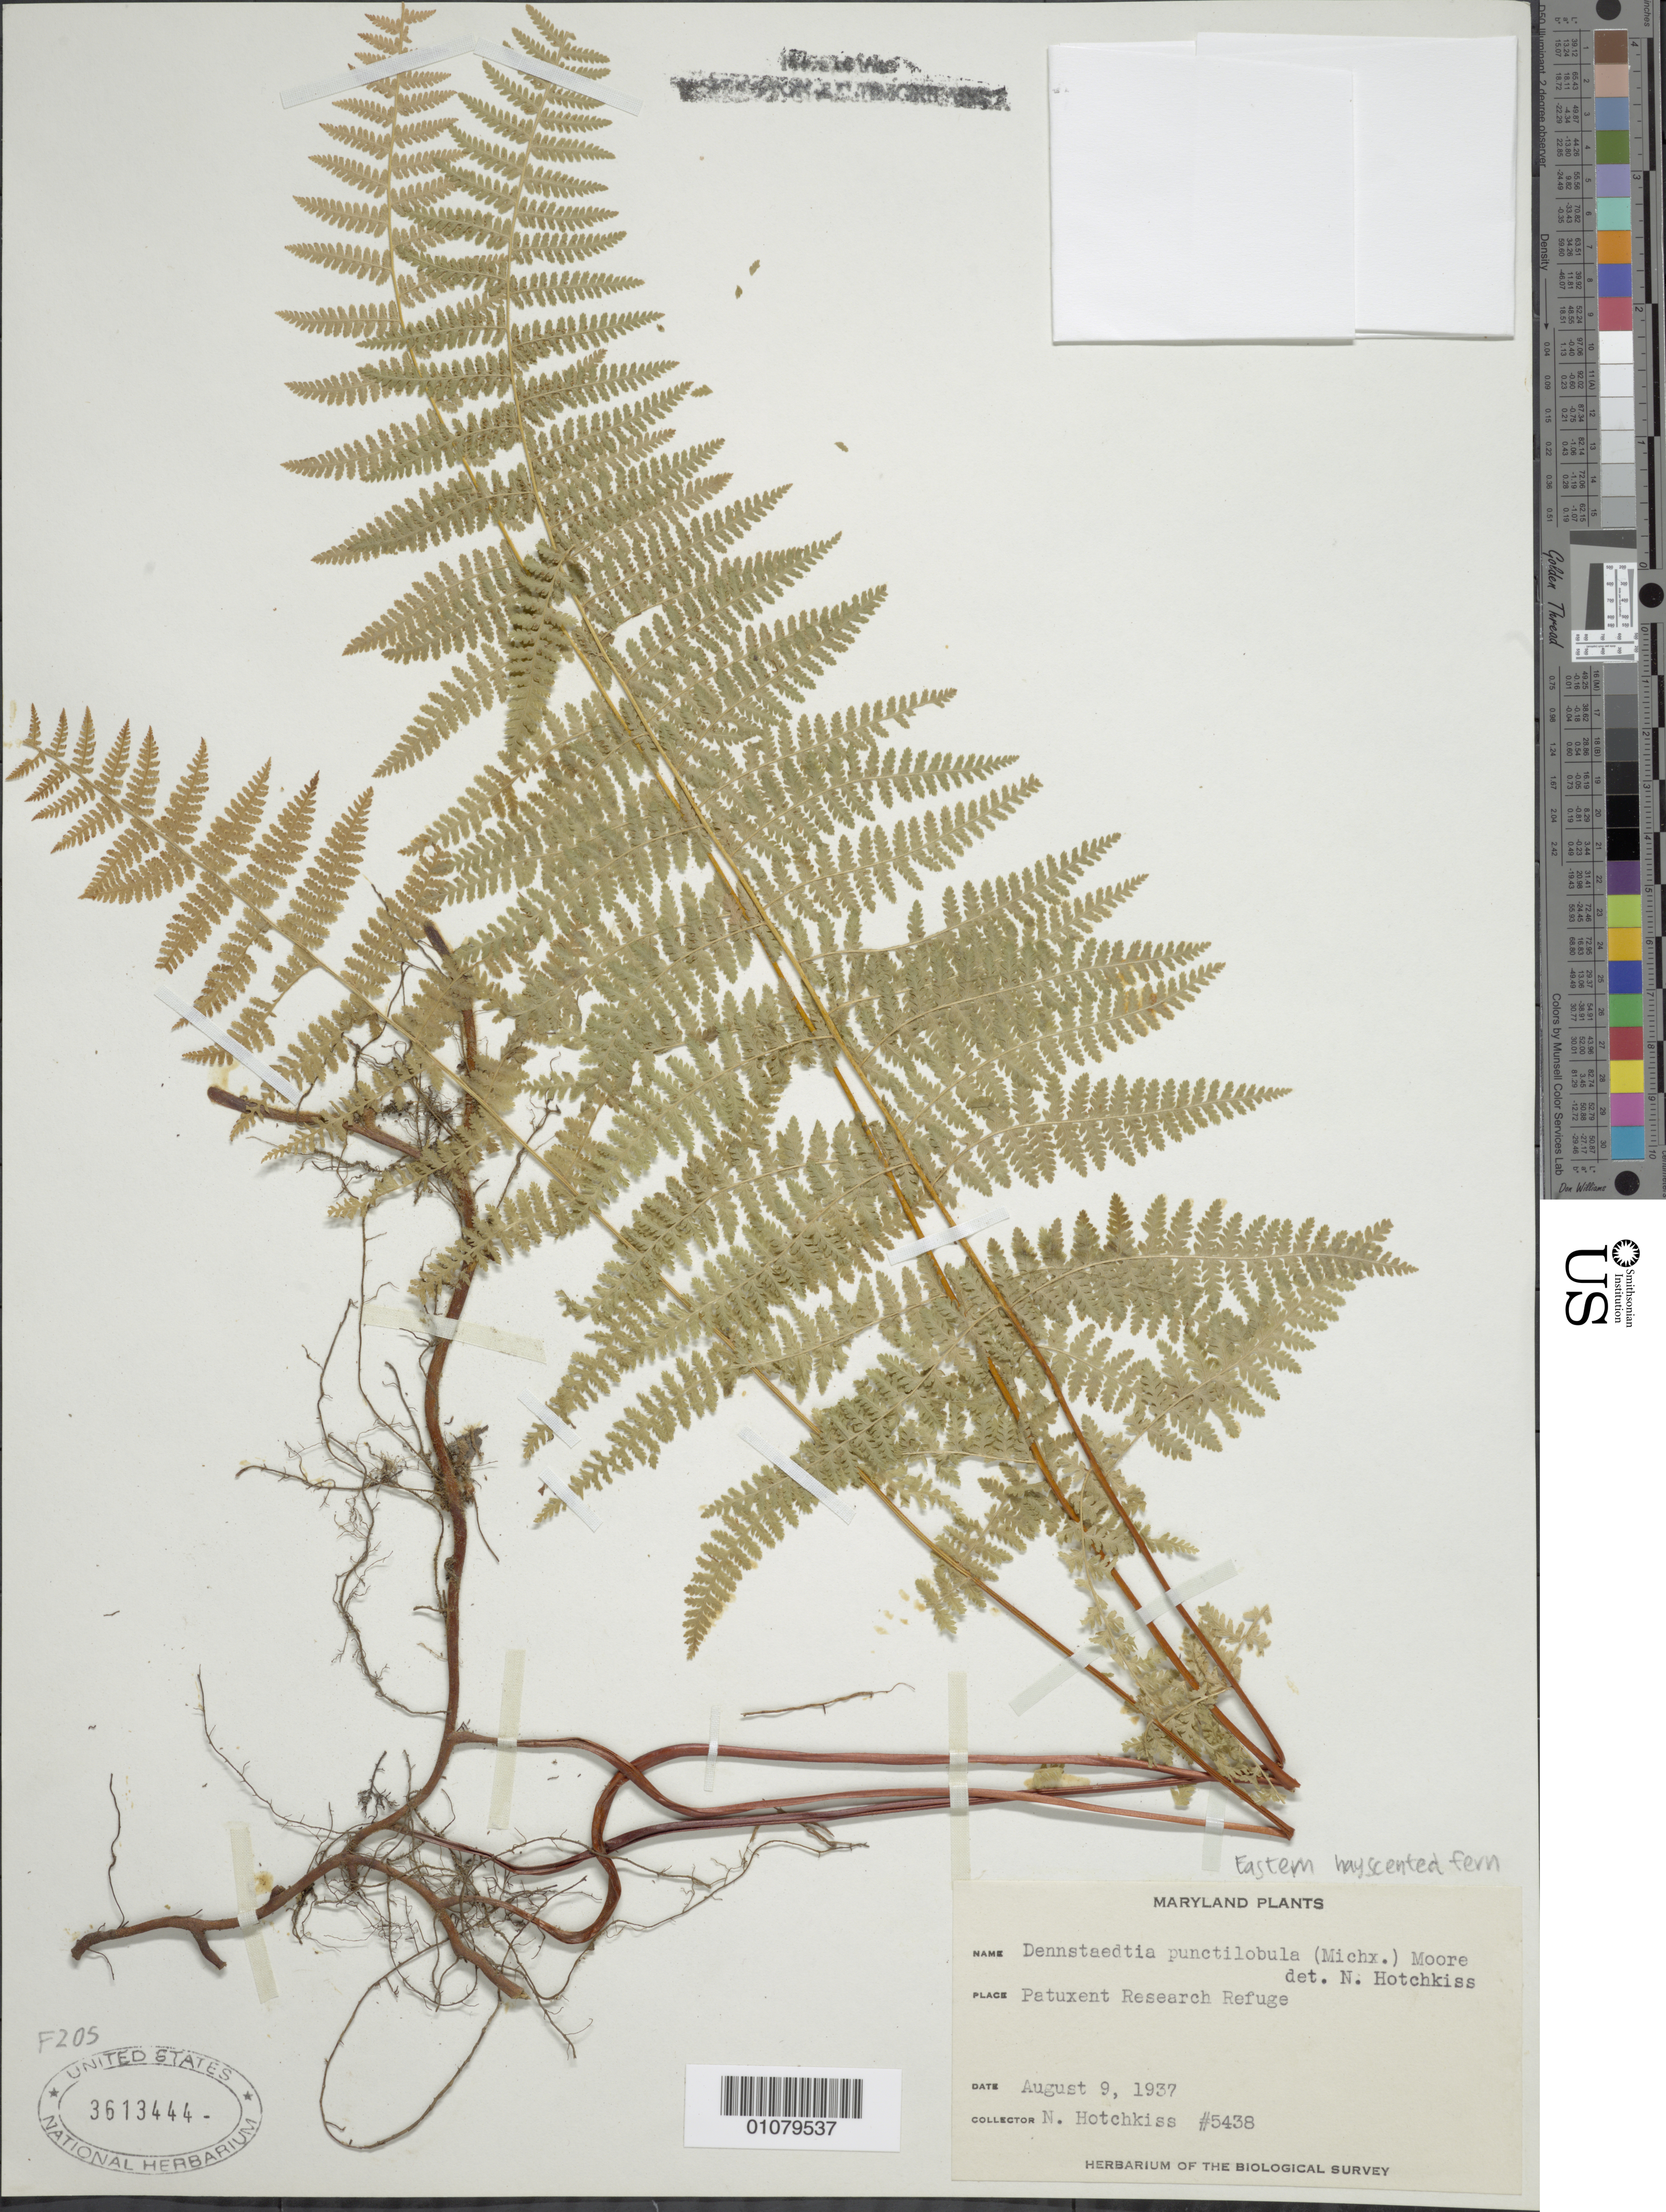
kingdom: Plantae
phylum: Tracheophyta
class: Polypodiopsida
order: Polypodiales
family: Dennstaedtiaceae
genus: Dennstaedtia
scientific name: Dennstaedtia punctilobula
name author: (Michx.) T. Moore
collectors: N. Hotchkiss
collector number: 5438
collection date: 1937-08-09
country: United States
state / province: Maryland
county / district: Prince George's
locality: Patuxent Wildlife Refuge.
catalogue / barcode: US 3613444